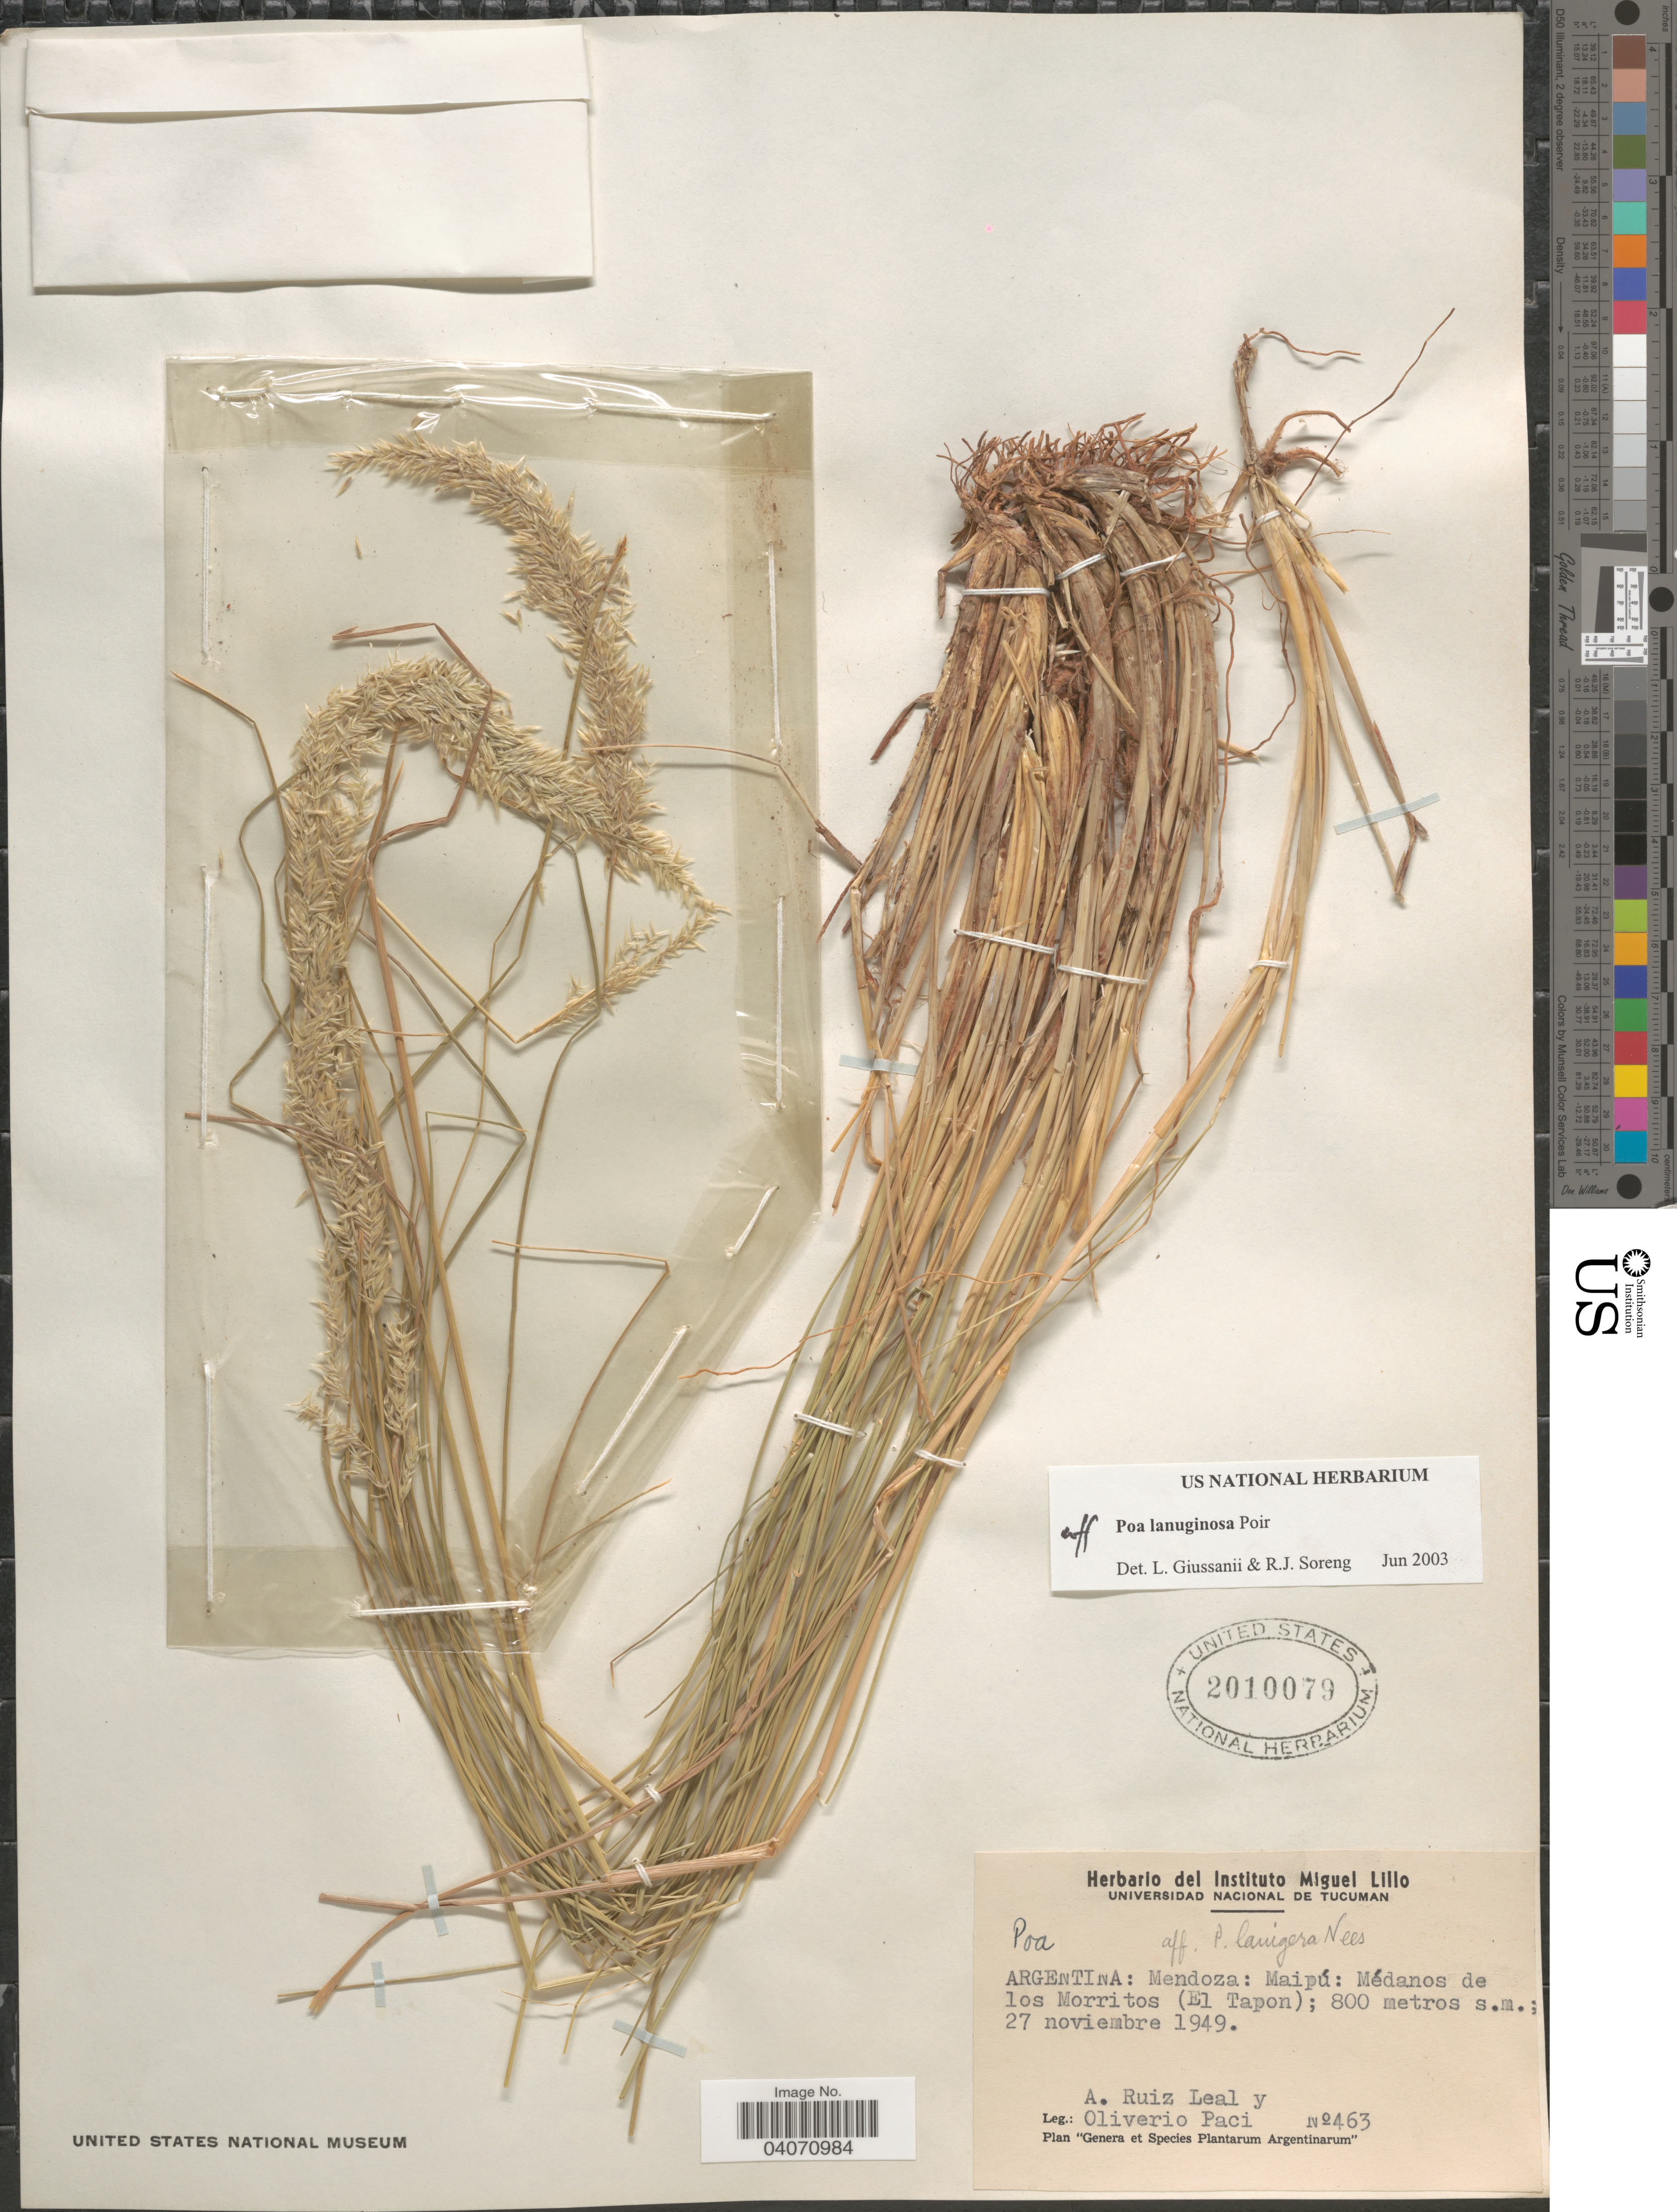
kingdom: Plantae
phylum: Tracheophyta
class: Liliopsida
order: Poales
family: Poaceae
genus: Poa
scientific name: Poa lanuginosa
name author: Poir.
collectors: O. Paci & A. R. Leal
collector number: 463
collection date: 1949-11-27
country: Argentina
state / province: Mendoza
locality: Maipú: Médanos de los Morritos (El Tapon).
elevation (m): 800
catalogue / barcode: US 2010079